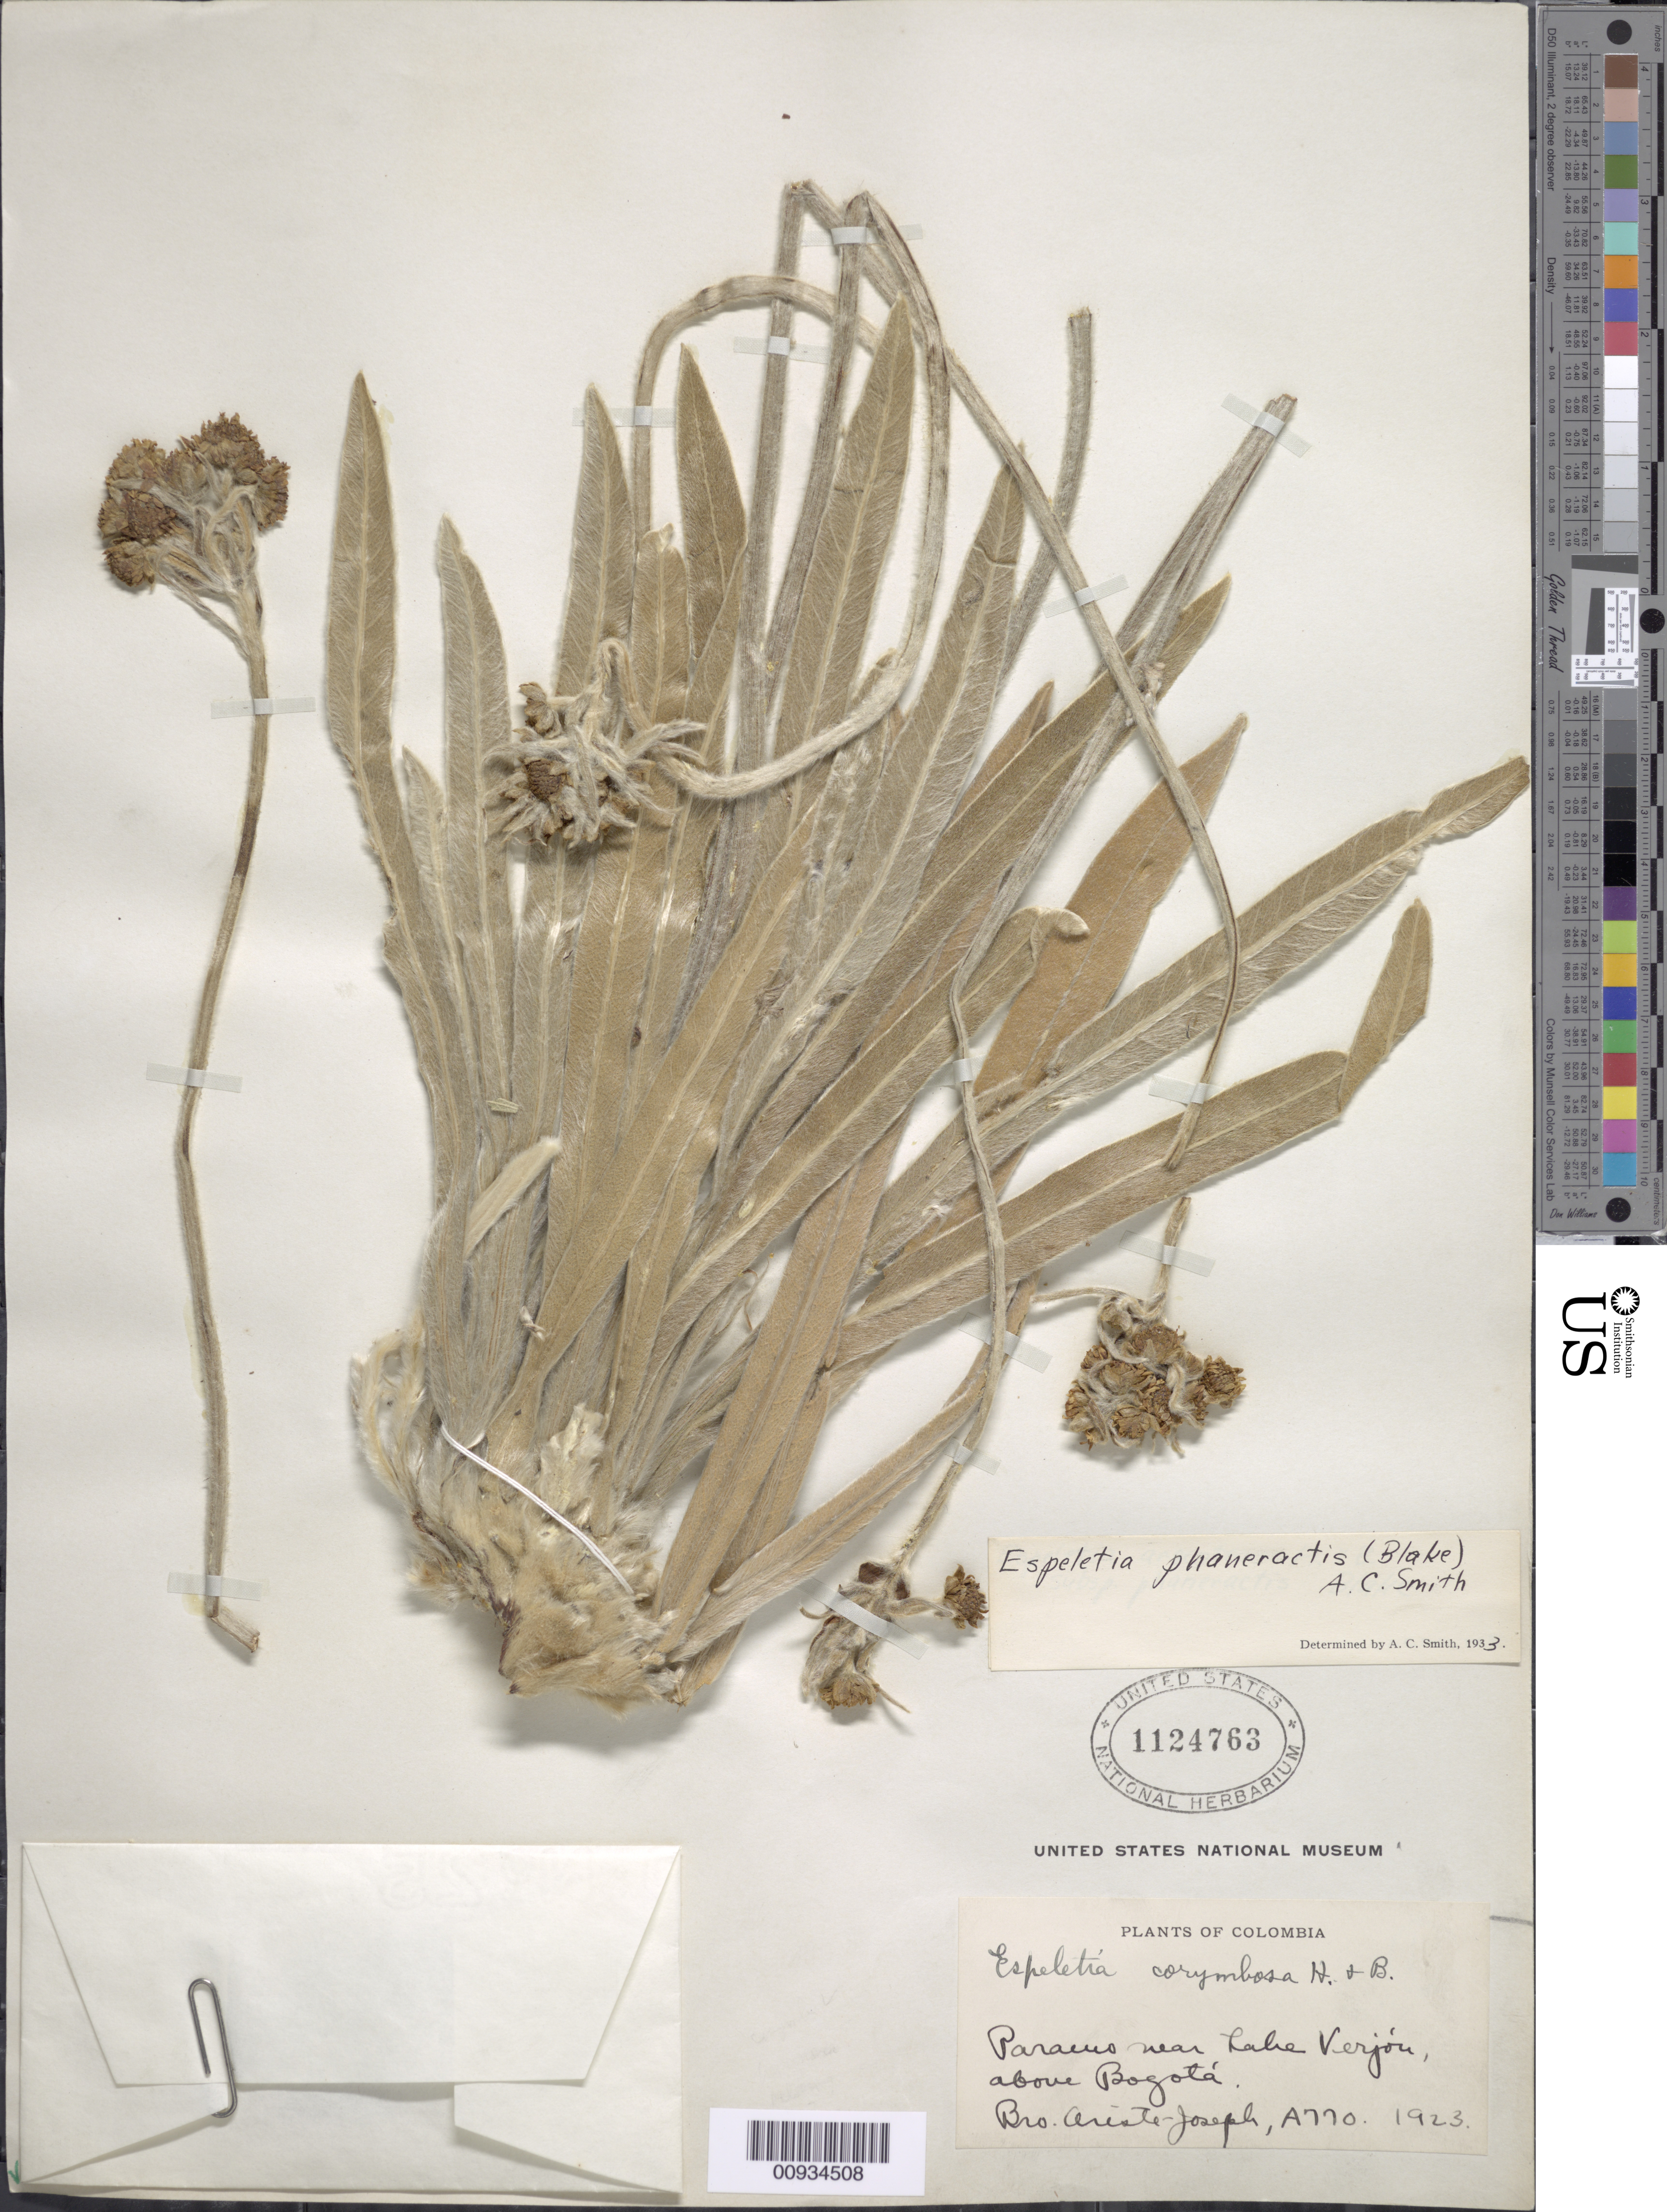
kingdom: Plantae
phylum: Tracheophyta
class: Magnoliopsida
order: Asterales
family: Asteraceae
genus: Espeletiopsis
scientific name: Espeletiopsis corymbosa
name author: (Humb. & Bonpl.) Cuatrec.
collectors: Bro. Ariste-Joseph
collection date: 1923-12-31/1924-01-01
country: Colombia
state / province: Cundinamarca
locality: Páramo near Lake Verjón, above Bogotá.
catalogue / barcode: US 1124763